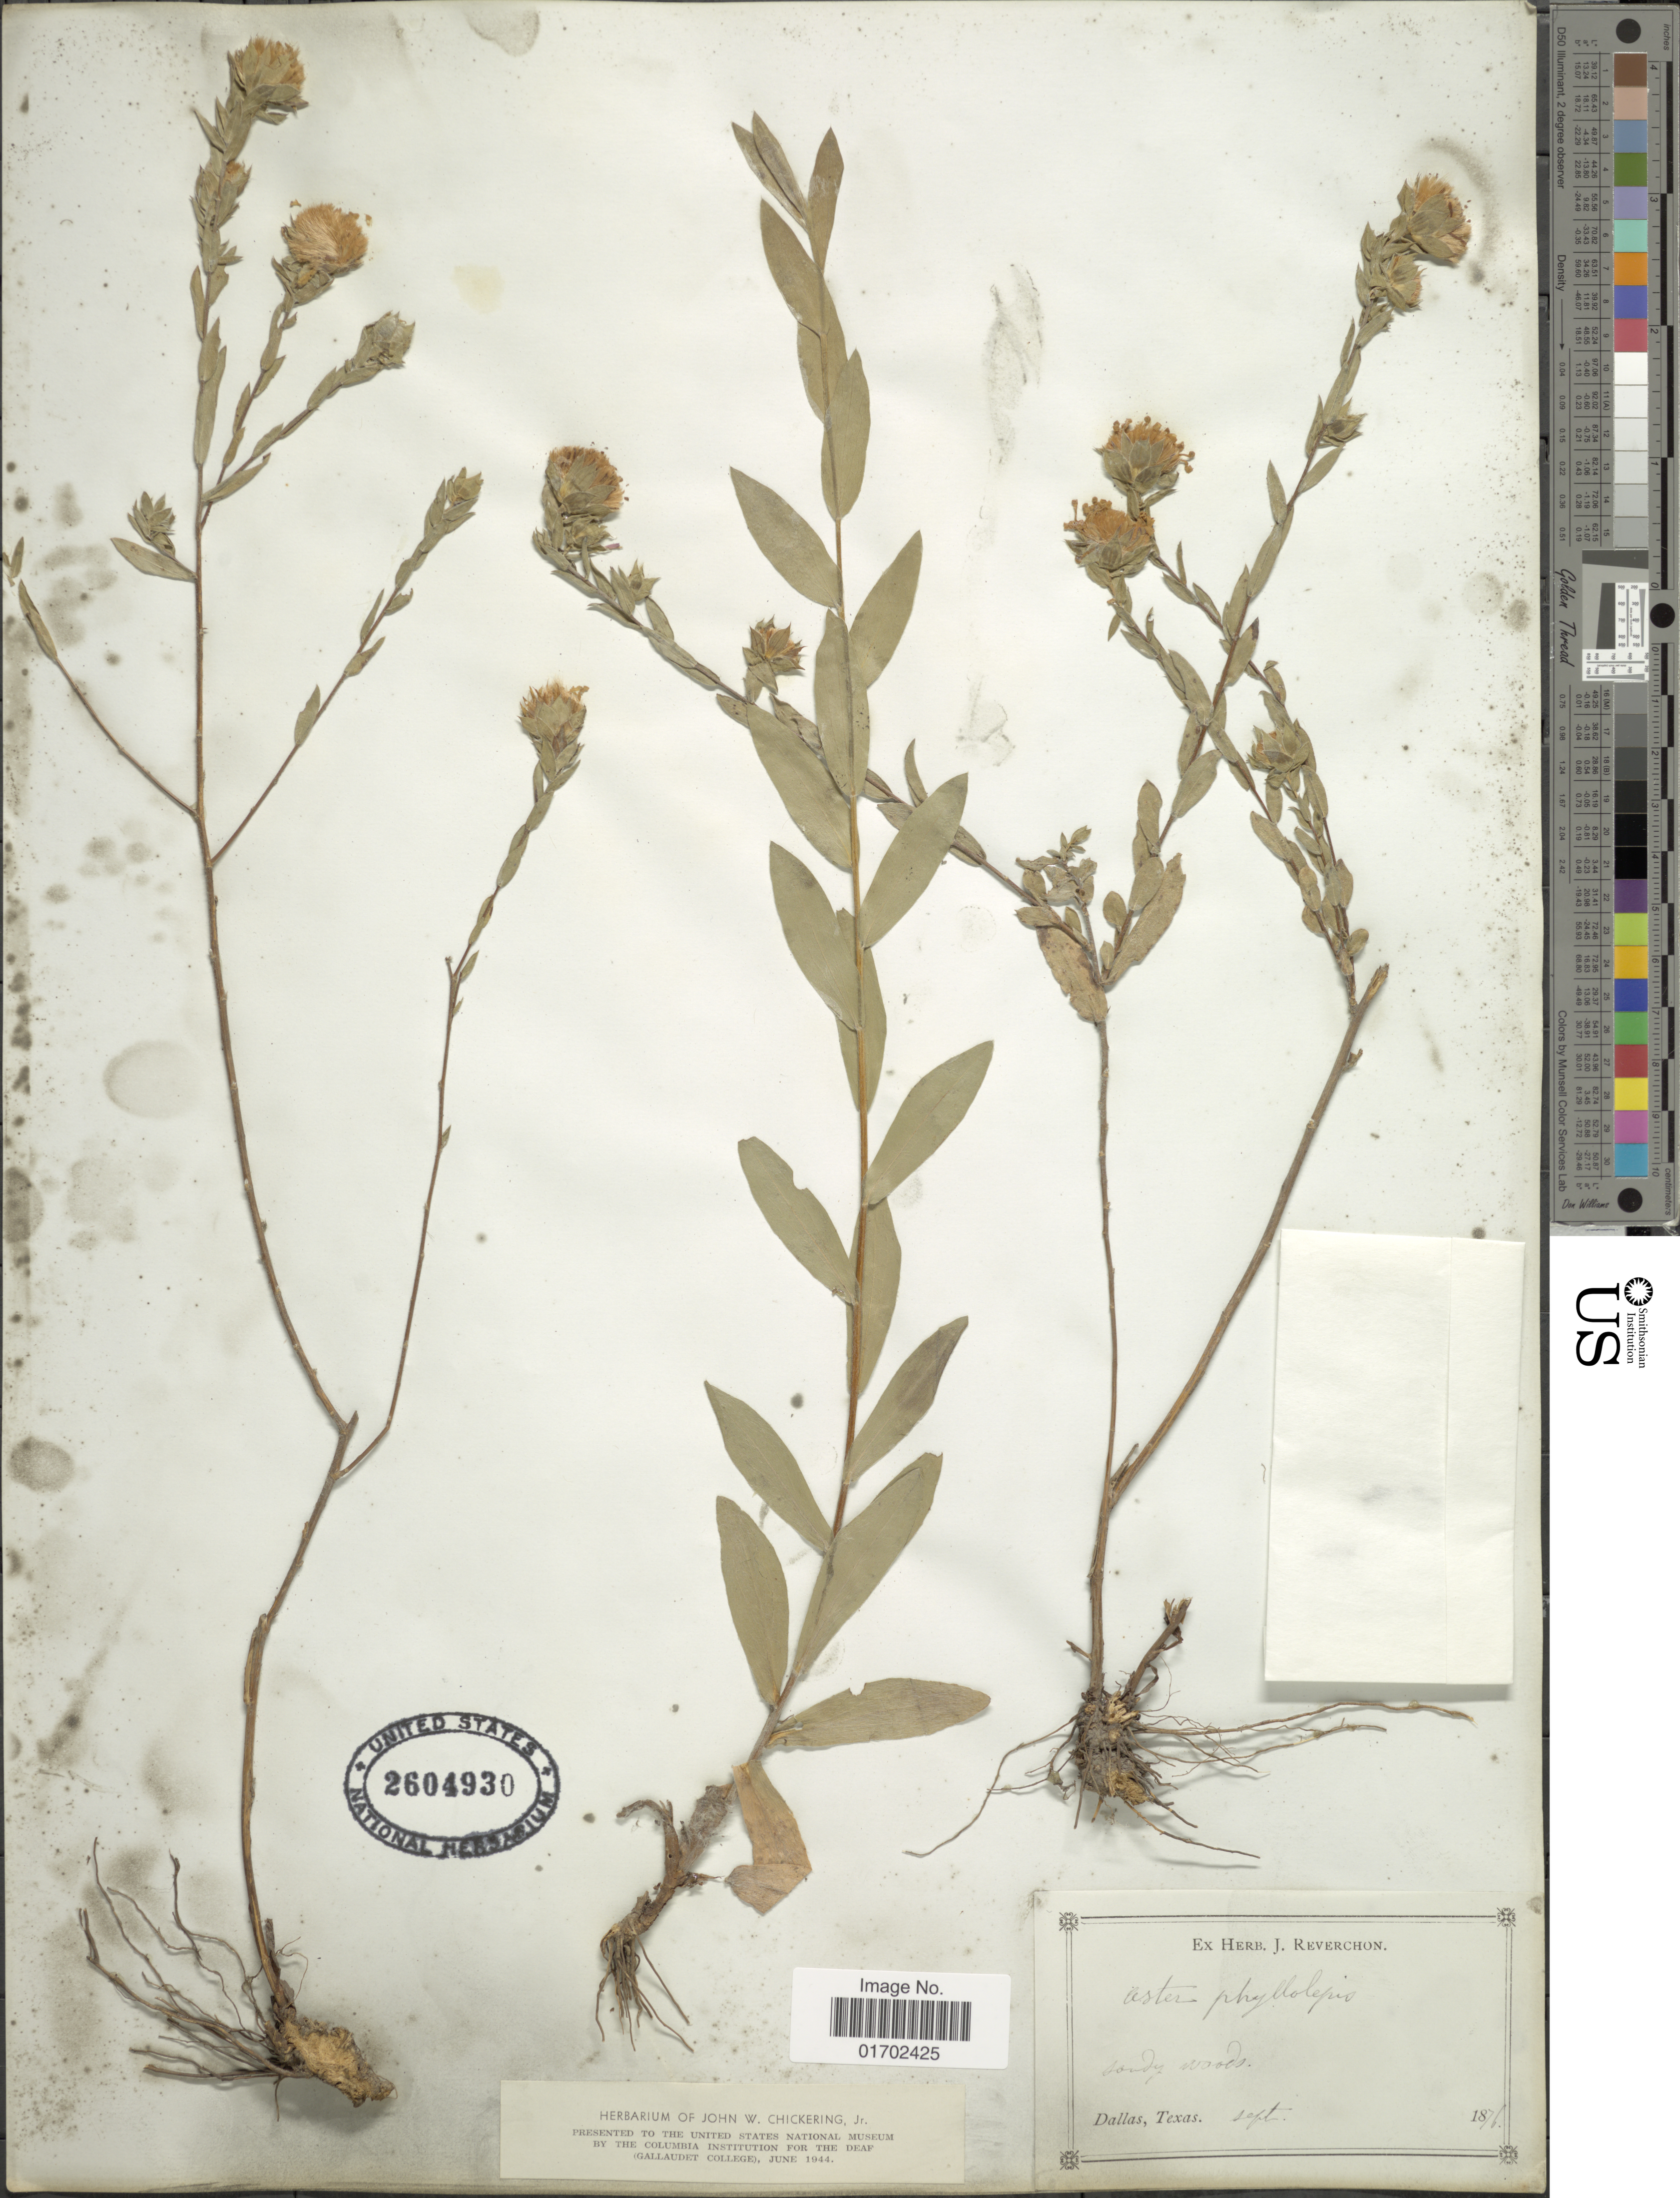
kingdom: Plantae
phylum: Tracheophyta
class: Magnoliopsida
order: Asterales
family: Asteraceae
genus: Symphyotrichum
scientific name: Symphyotrichum pratense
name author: (Raf.) G.L. Nesom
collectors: ex herb. J. Reverchon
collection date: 1876-09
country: United States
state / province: Texas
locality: Dallas, Texas.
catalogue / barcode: US 2604930